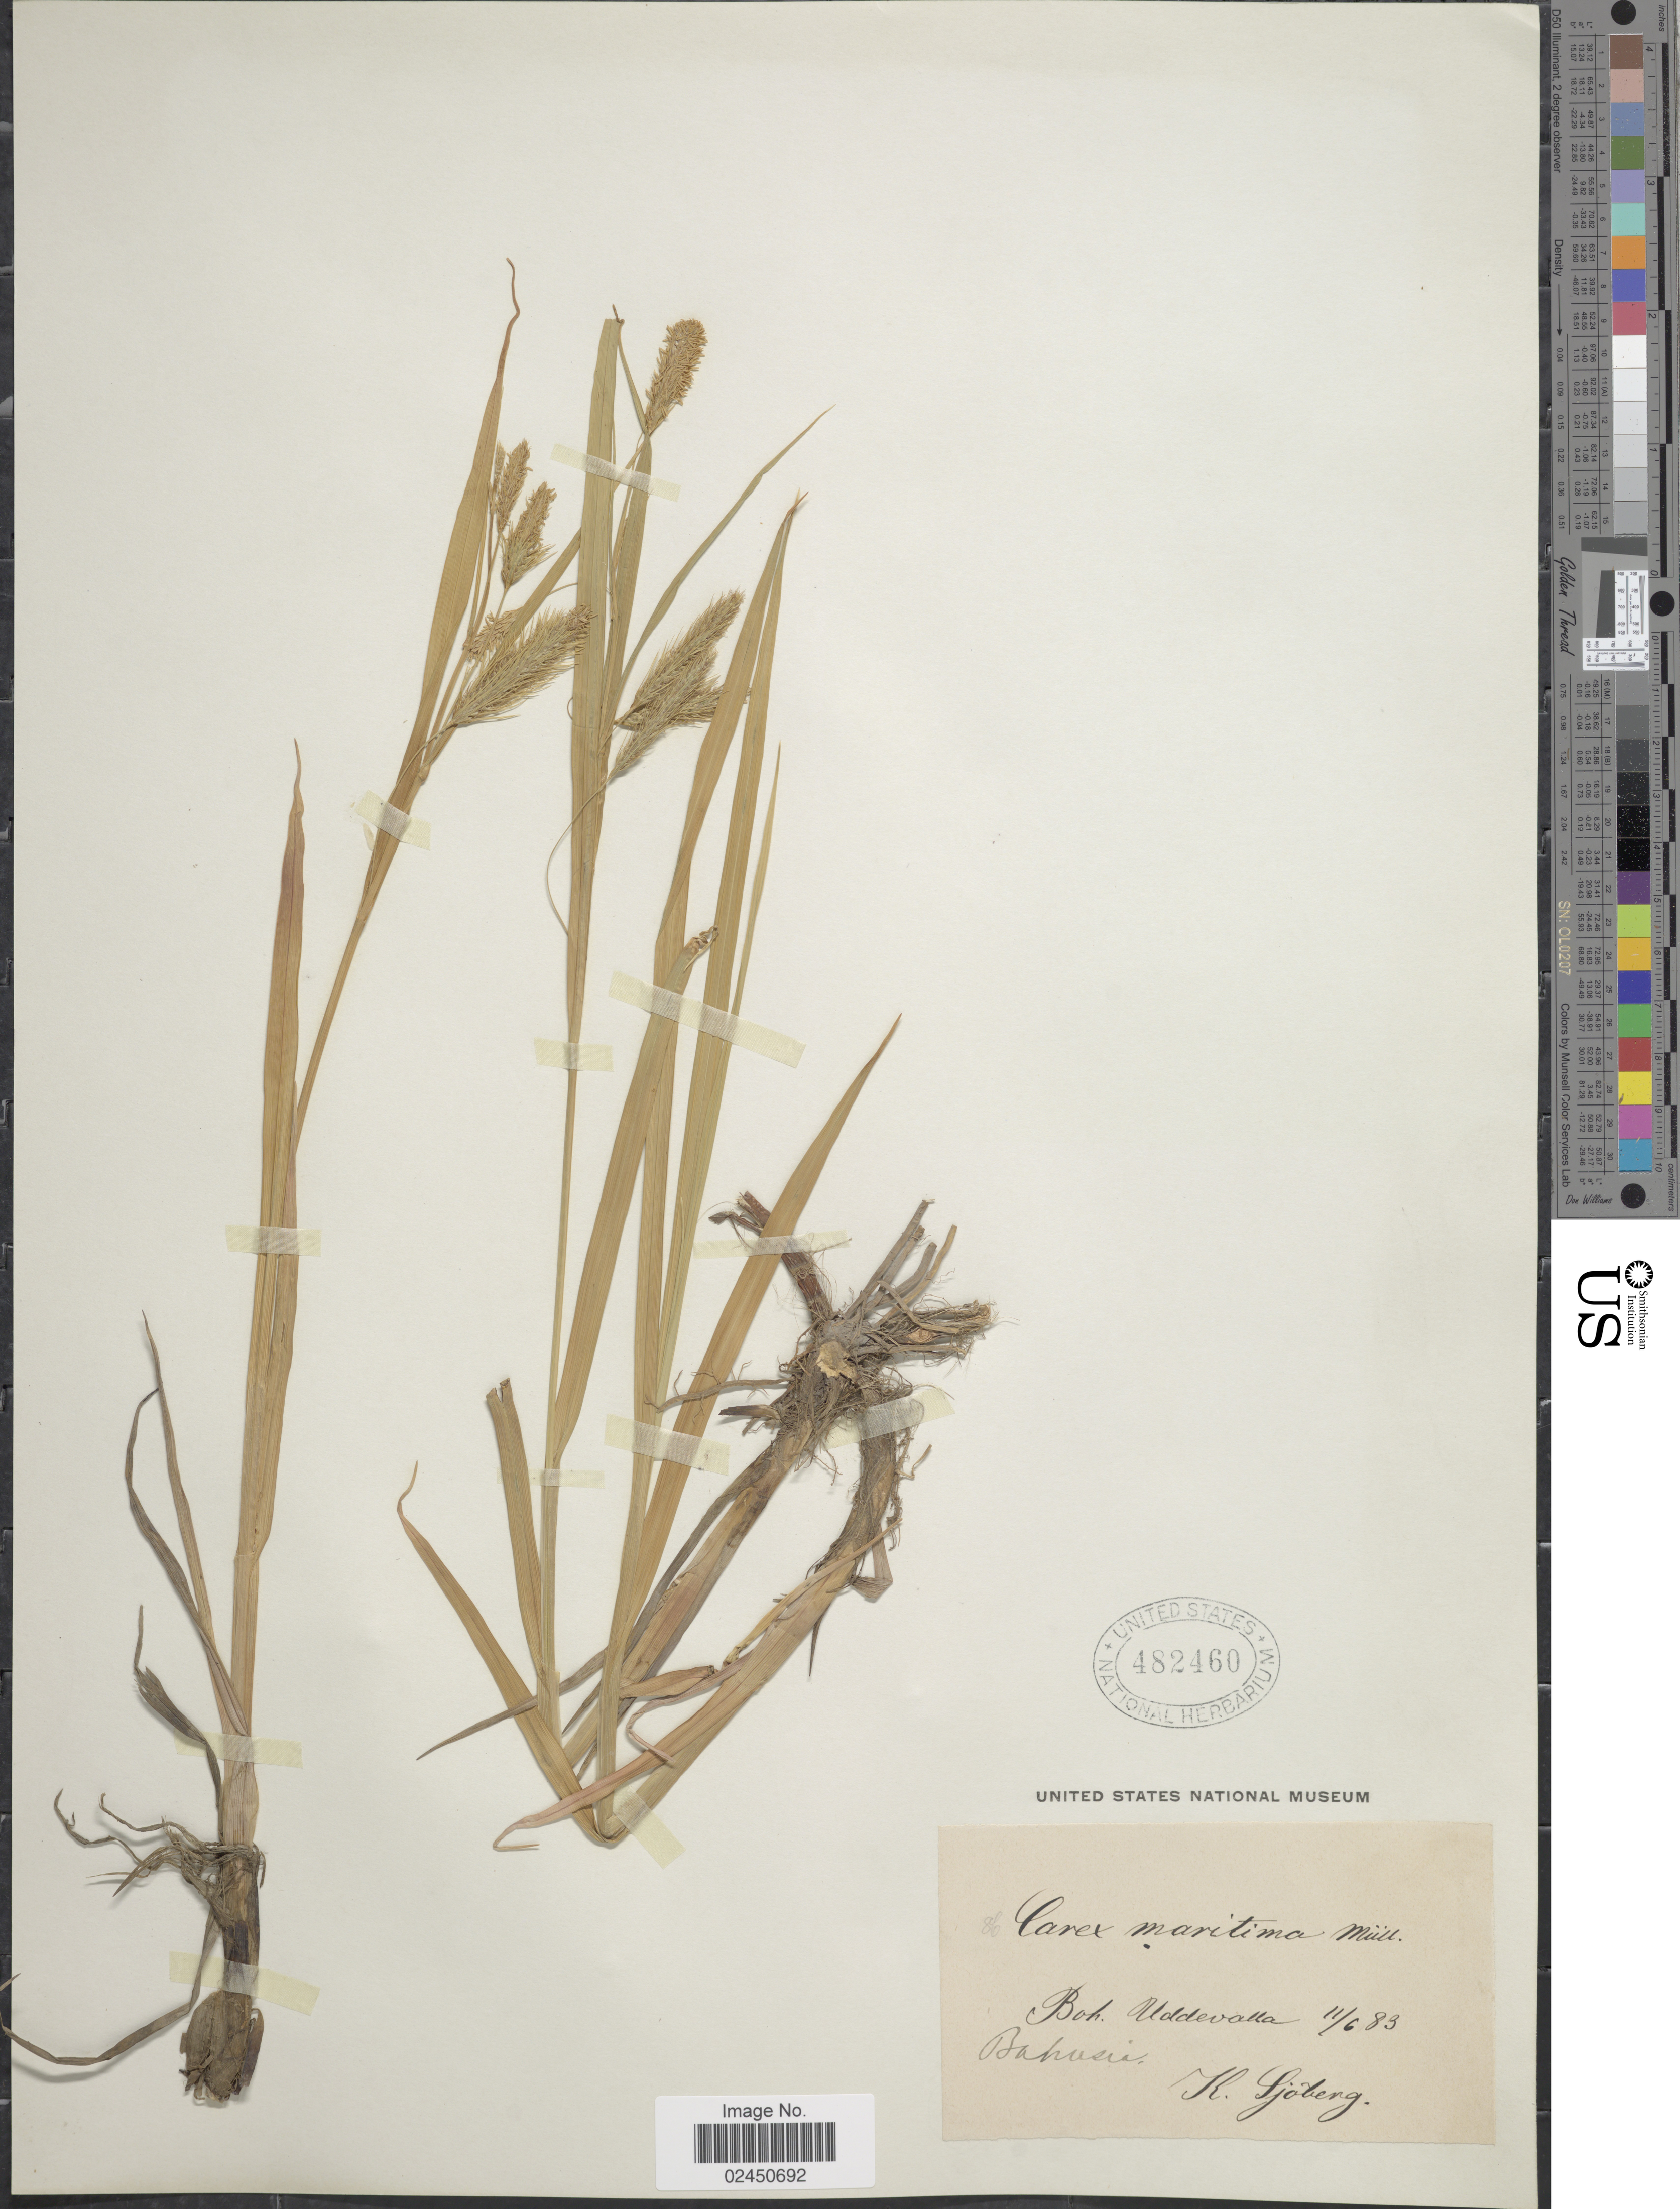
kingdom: Plantae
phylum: Tracheophyta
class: Liliopsida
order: Poales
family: Cyperaceae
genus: Carex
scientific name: Carex maritima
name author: Gunnerus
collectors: K. Sjöberg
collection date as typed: Transcribed d/m/y: 11/6/83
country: Sweden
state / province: Västra Götaland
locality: Boh. Uddevalla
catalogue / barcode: US 482460